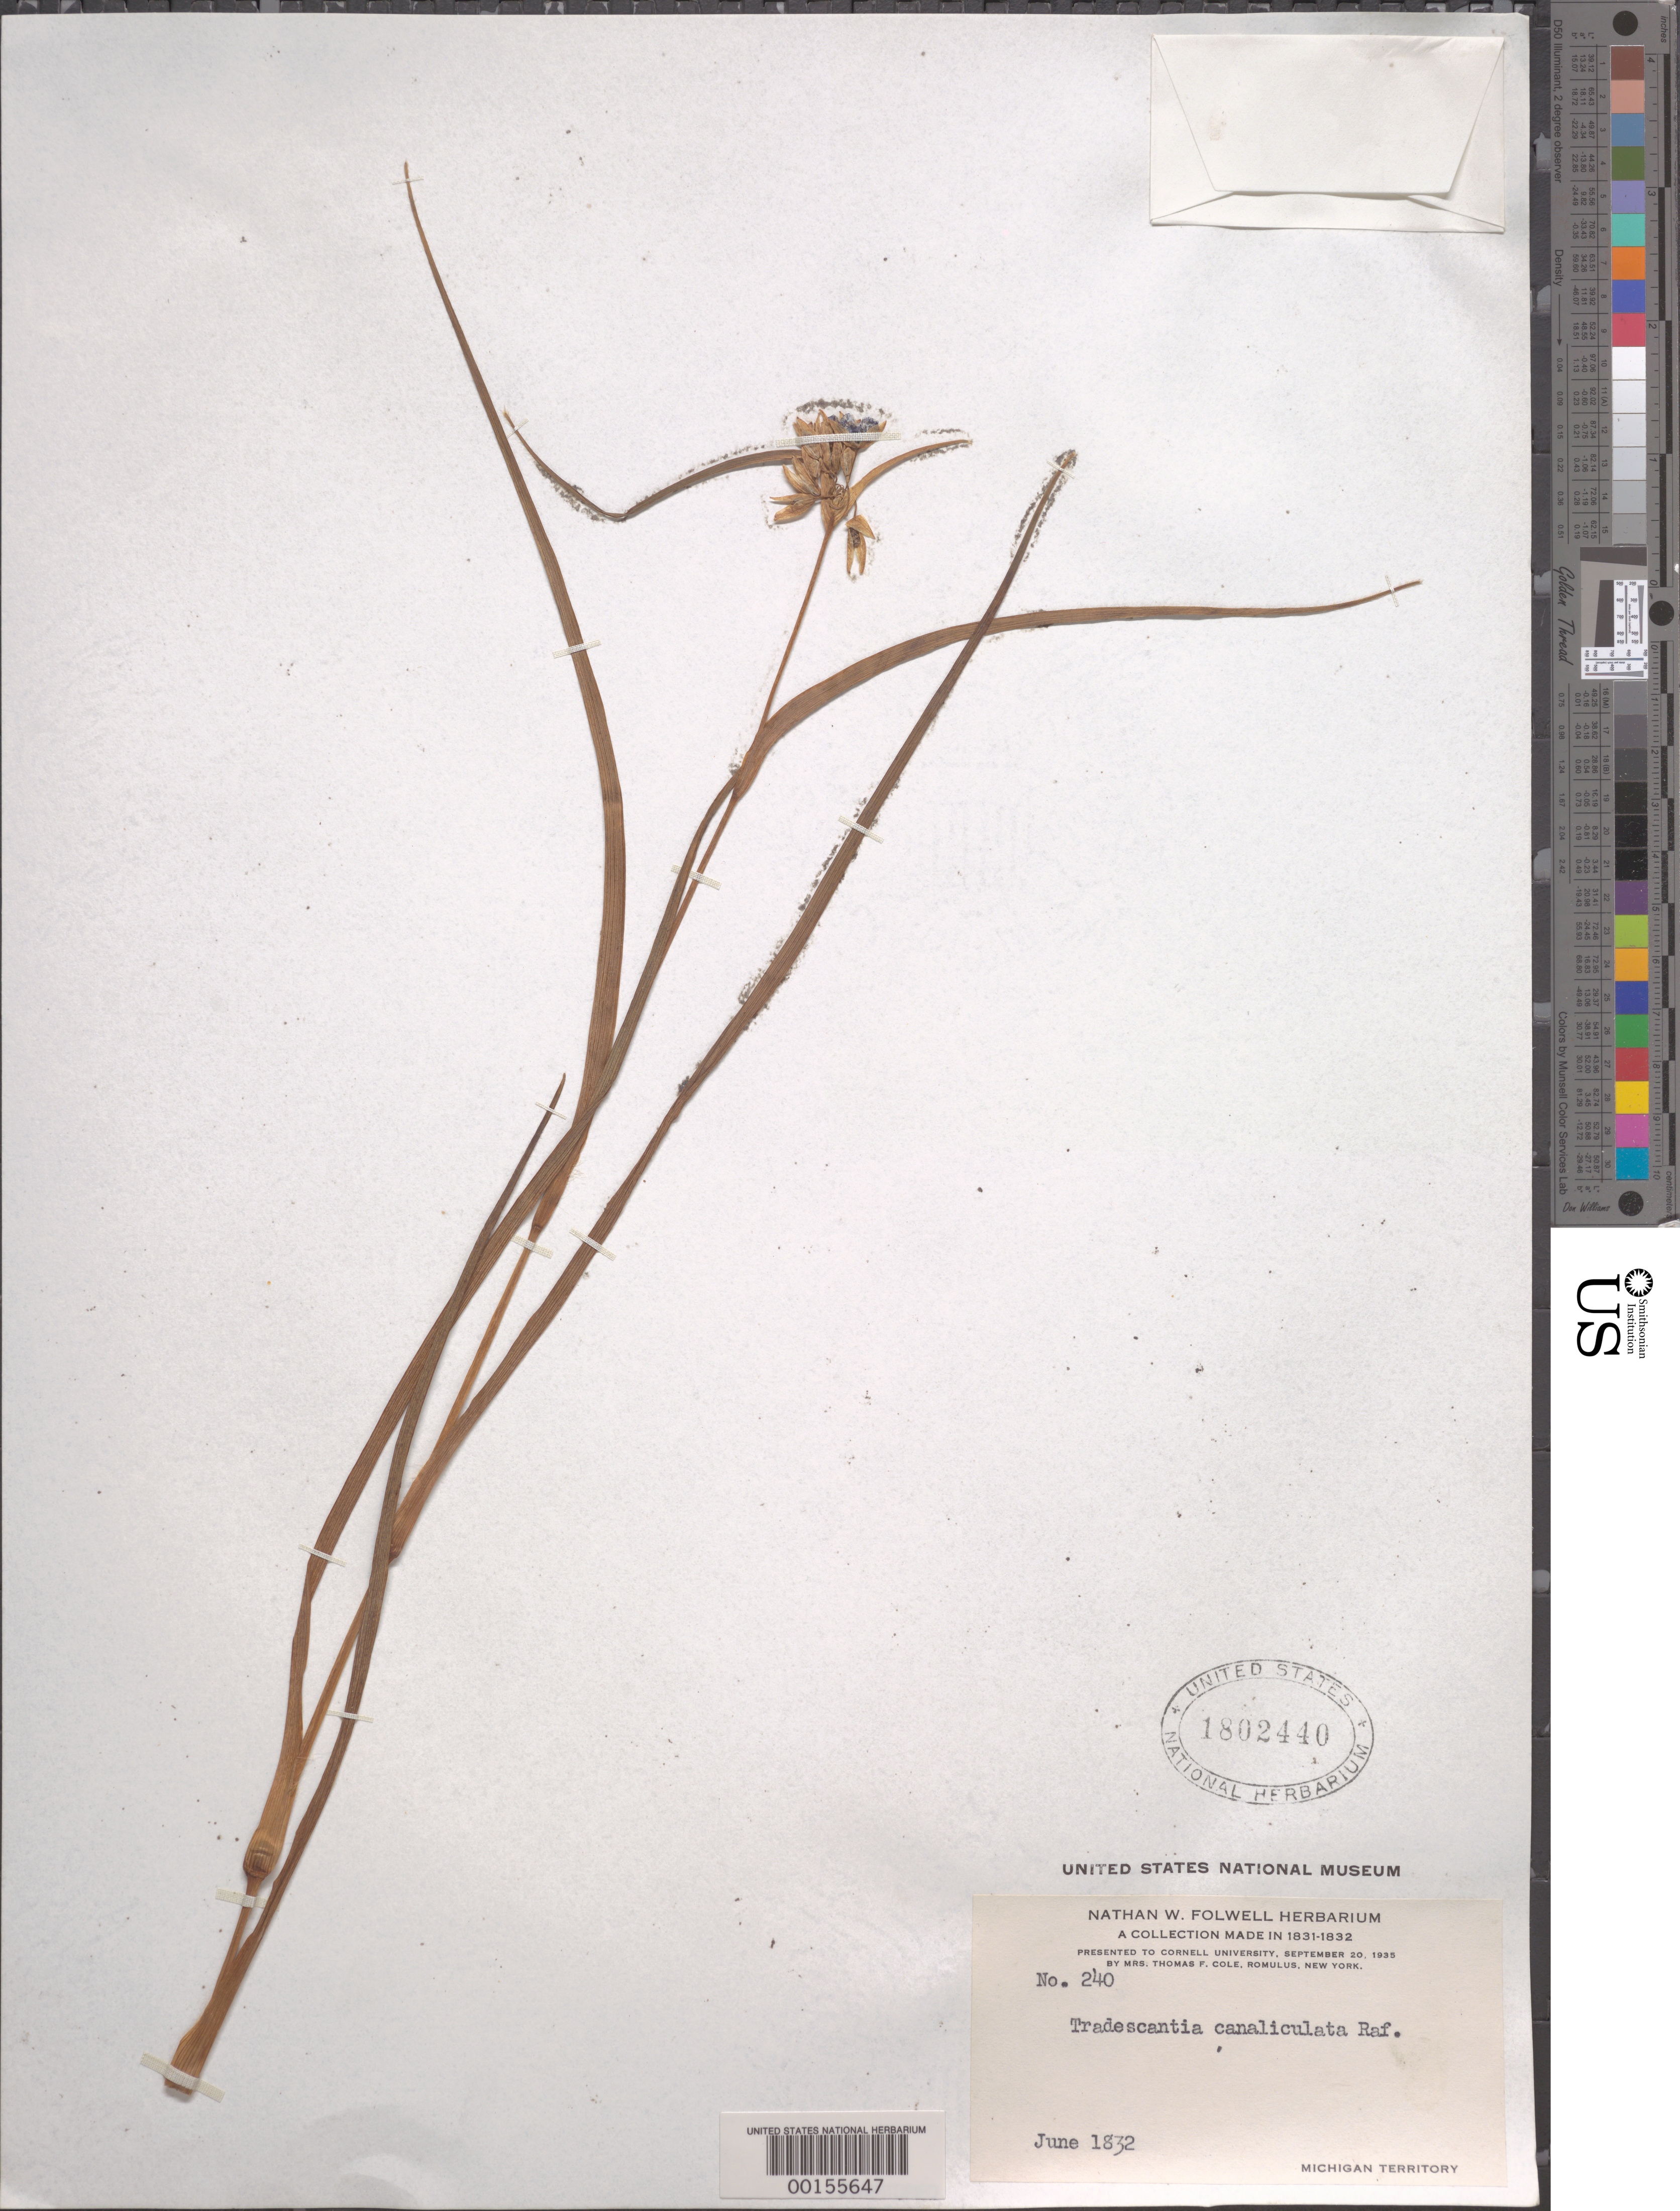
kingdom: Plantae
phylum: Tracheophyta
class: Liliopsida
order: Commelinales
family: Commelinaceae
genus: Tradescantia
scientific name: Tradescantia ohiensis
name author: Raf.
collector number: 240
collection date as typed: Jun 1832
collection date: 1832-06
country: United States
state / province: Michigan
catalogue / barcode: US 1802440